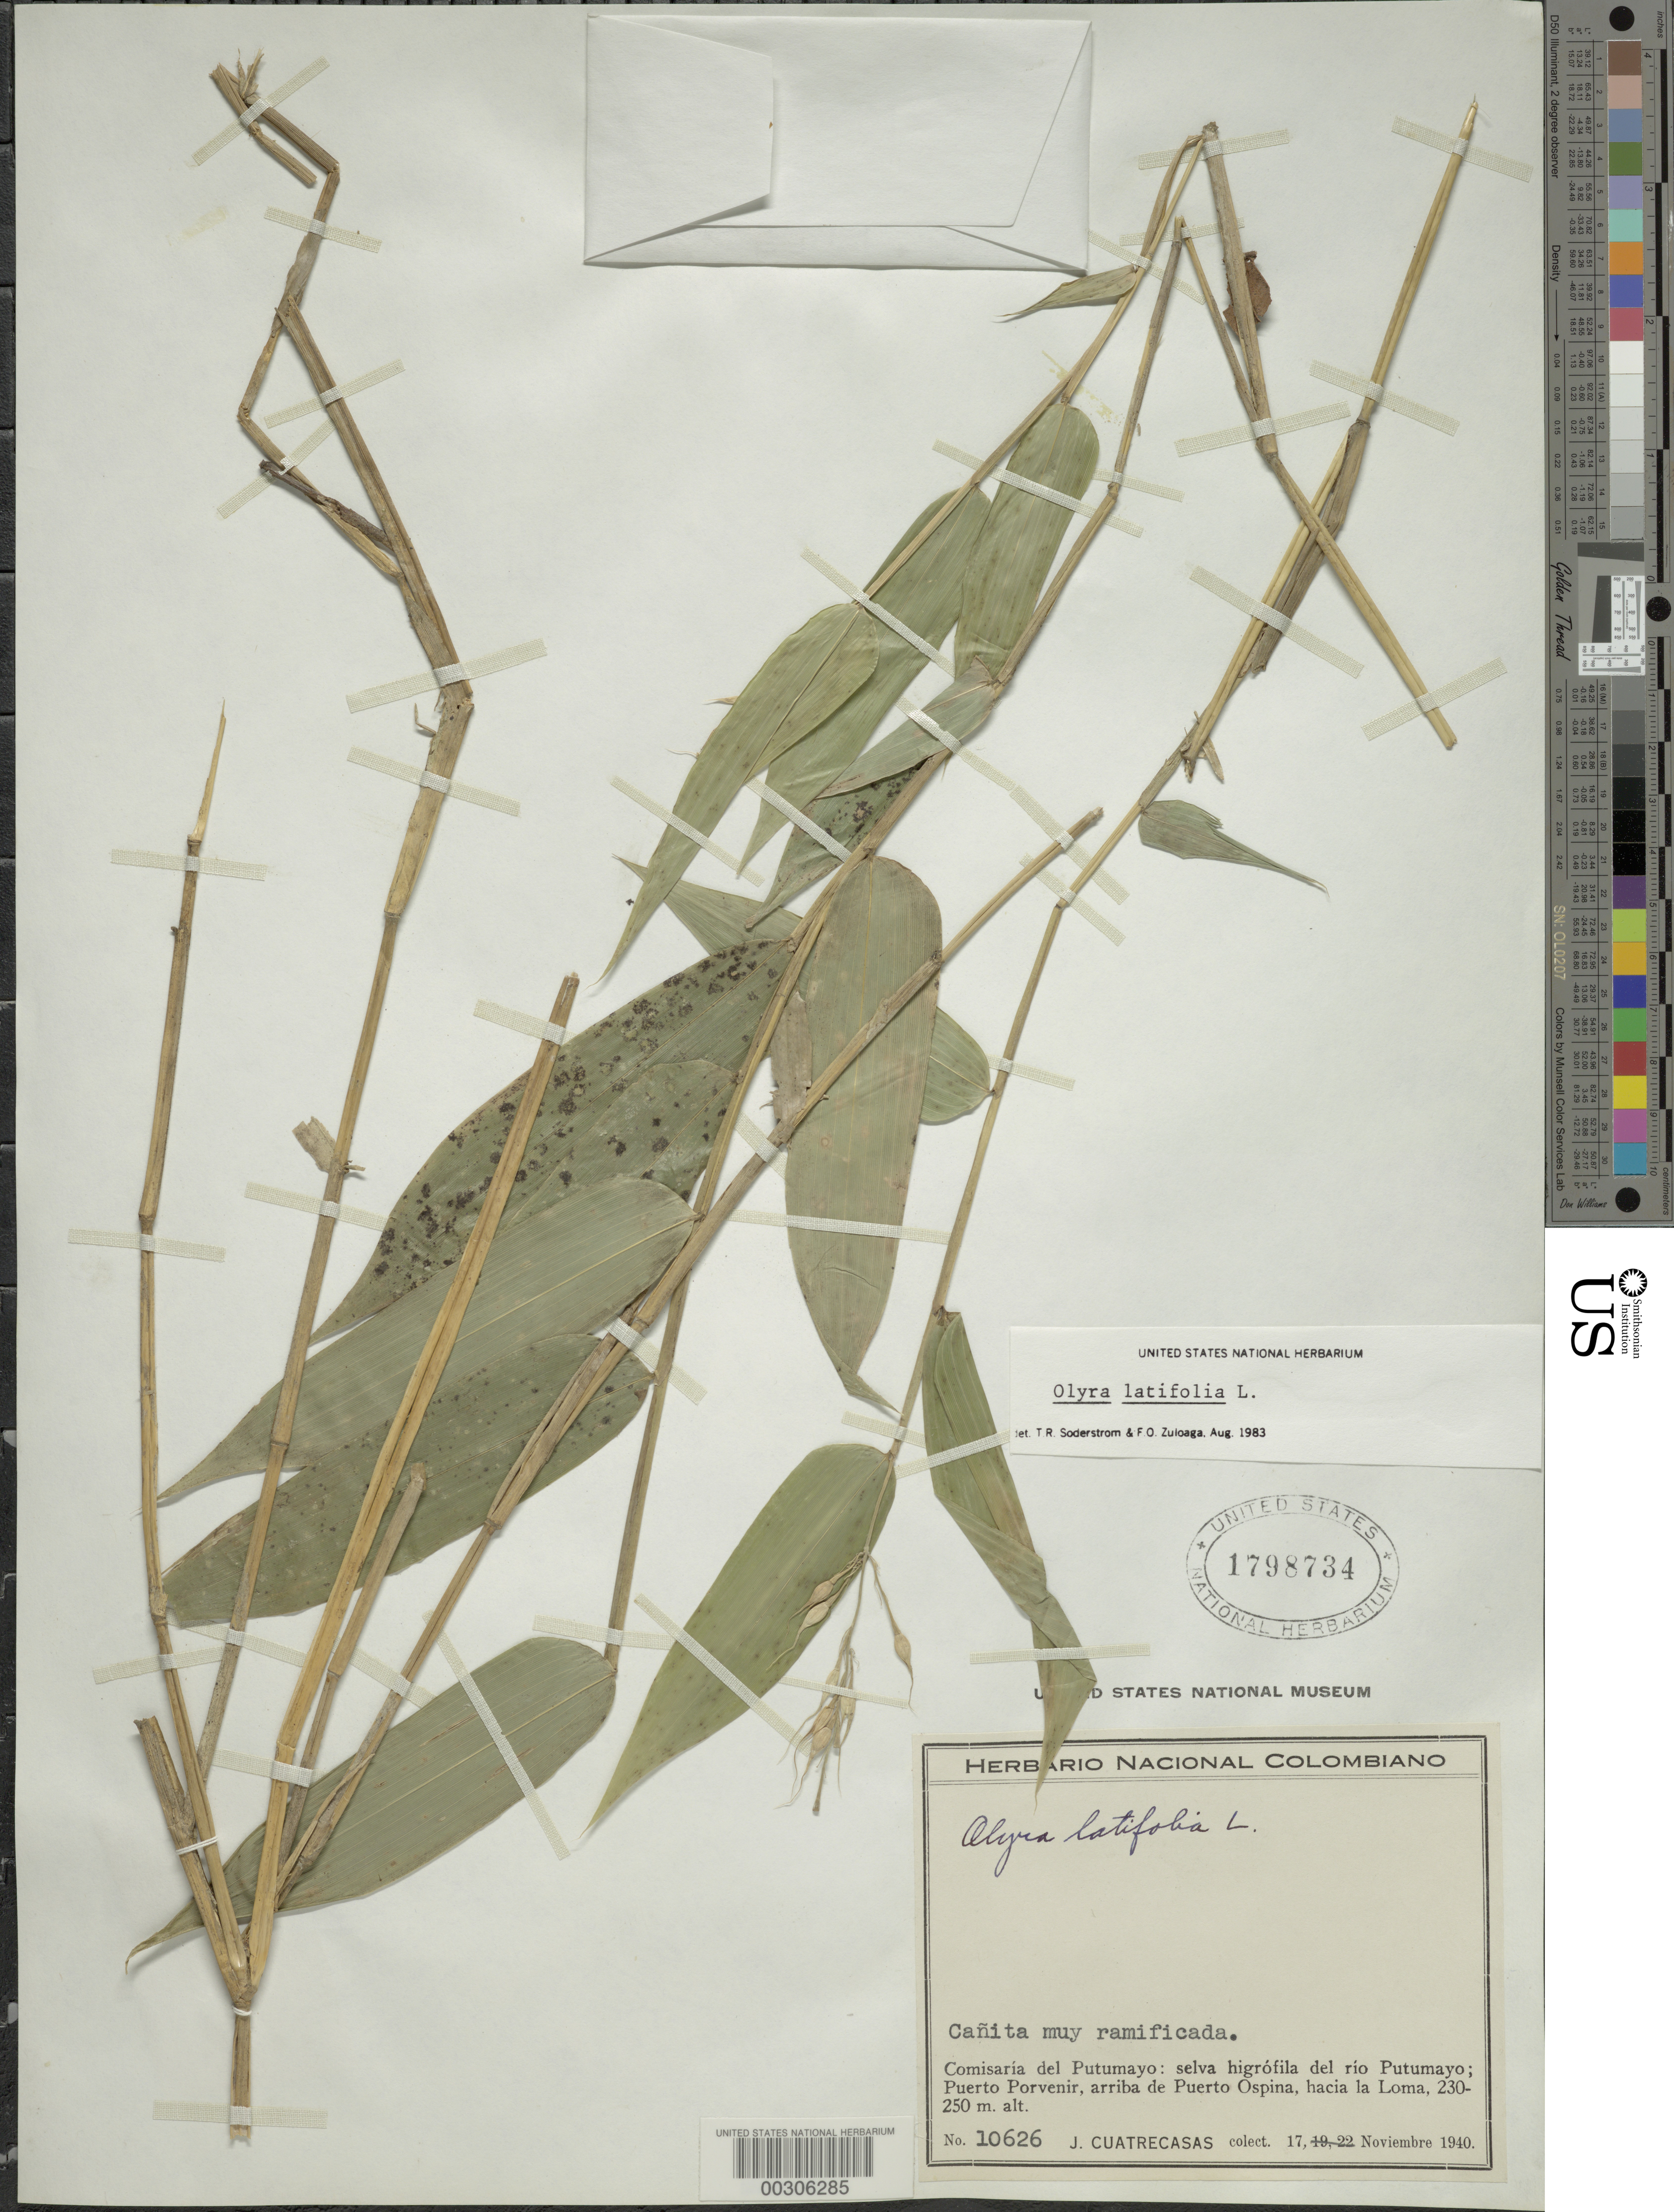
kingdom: Plantae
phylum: Tracheophyta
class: Liliopsida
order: Poales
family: Poaceae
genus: Olyra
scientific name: Olyra latifolia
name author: L.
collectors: J. Cuatrecasas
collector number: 10626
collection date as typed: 17 Nov 1940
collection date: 1940-11-17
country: Colombia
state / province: Putumayo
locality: Puerto porvenir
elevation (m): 230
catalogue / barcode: US 1798734